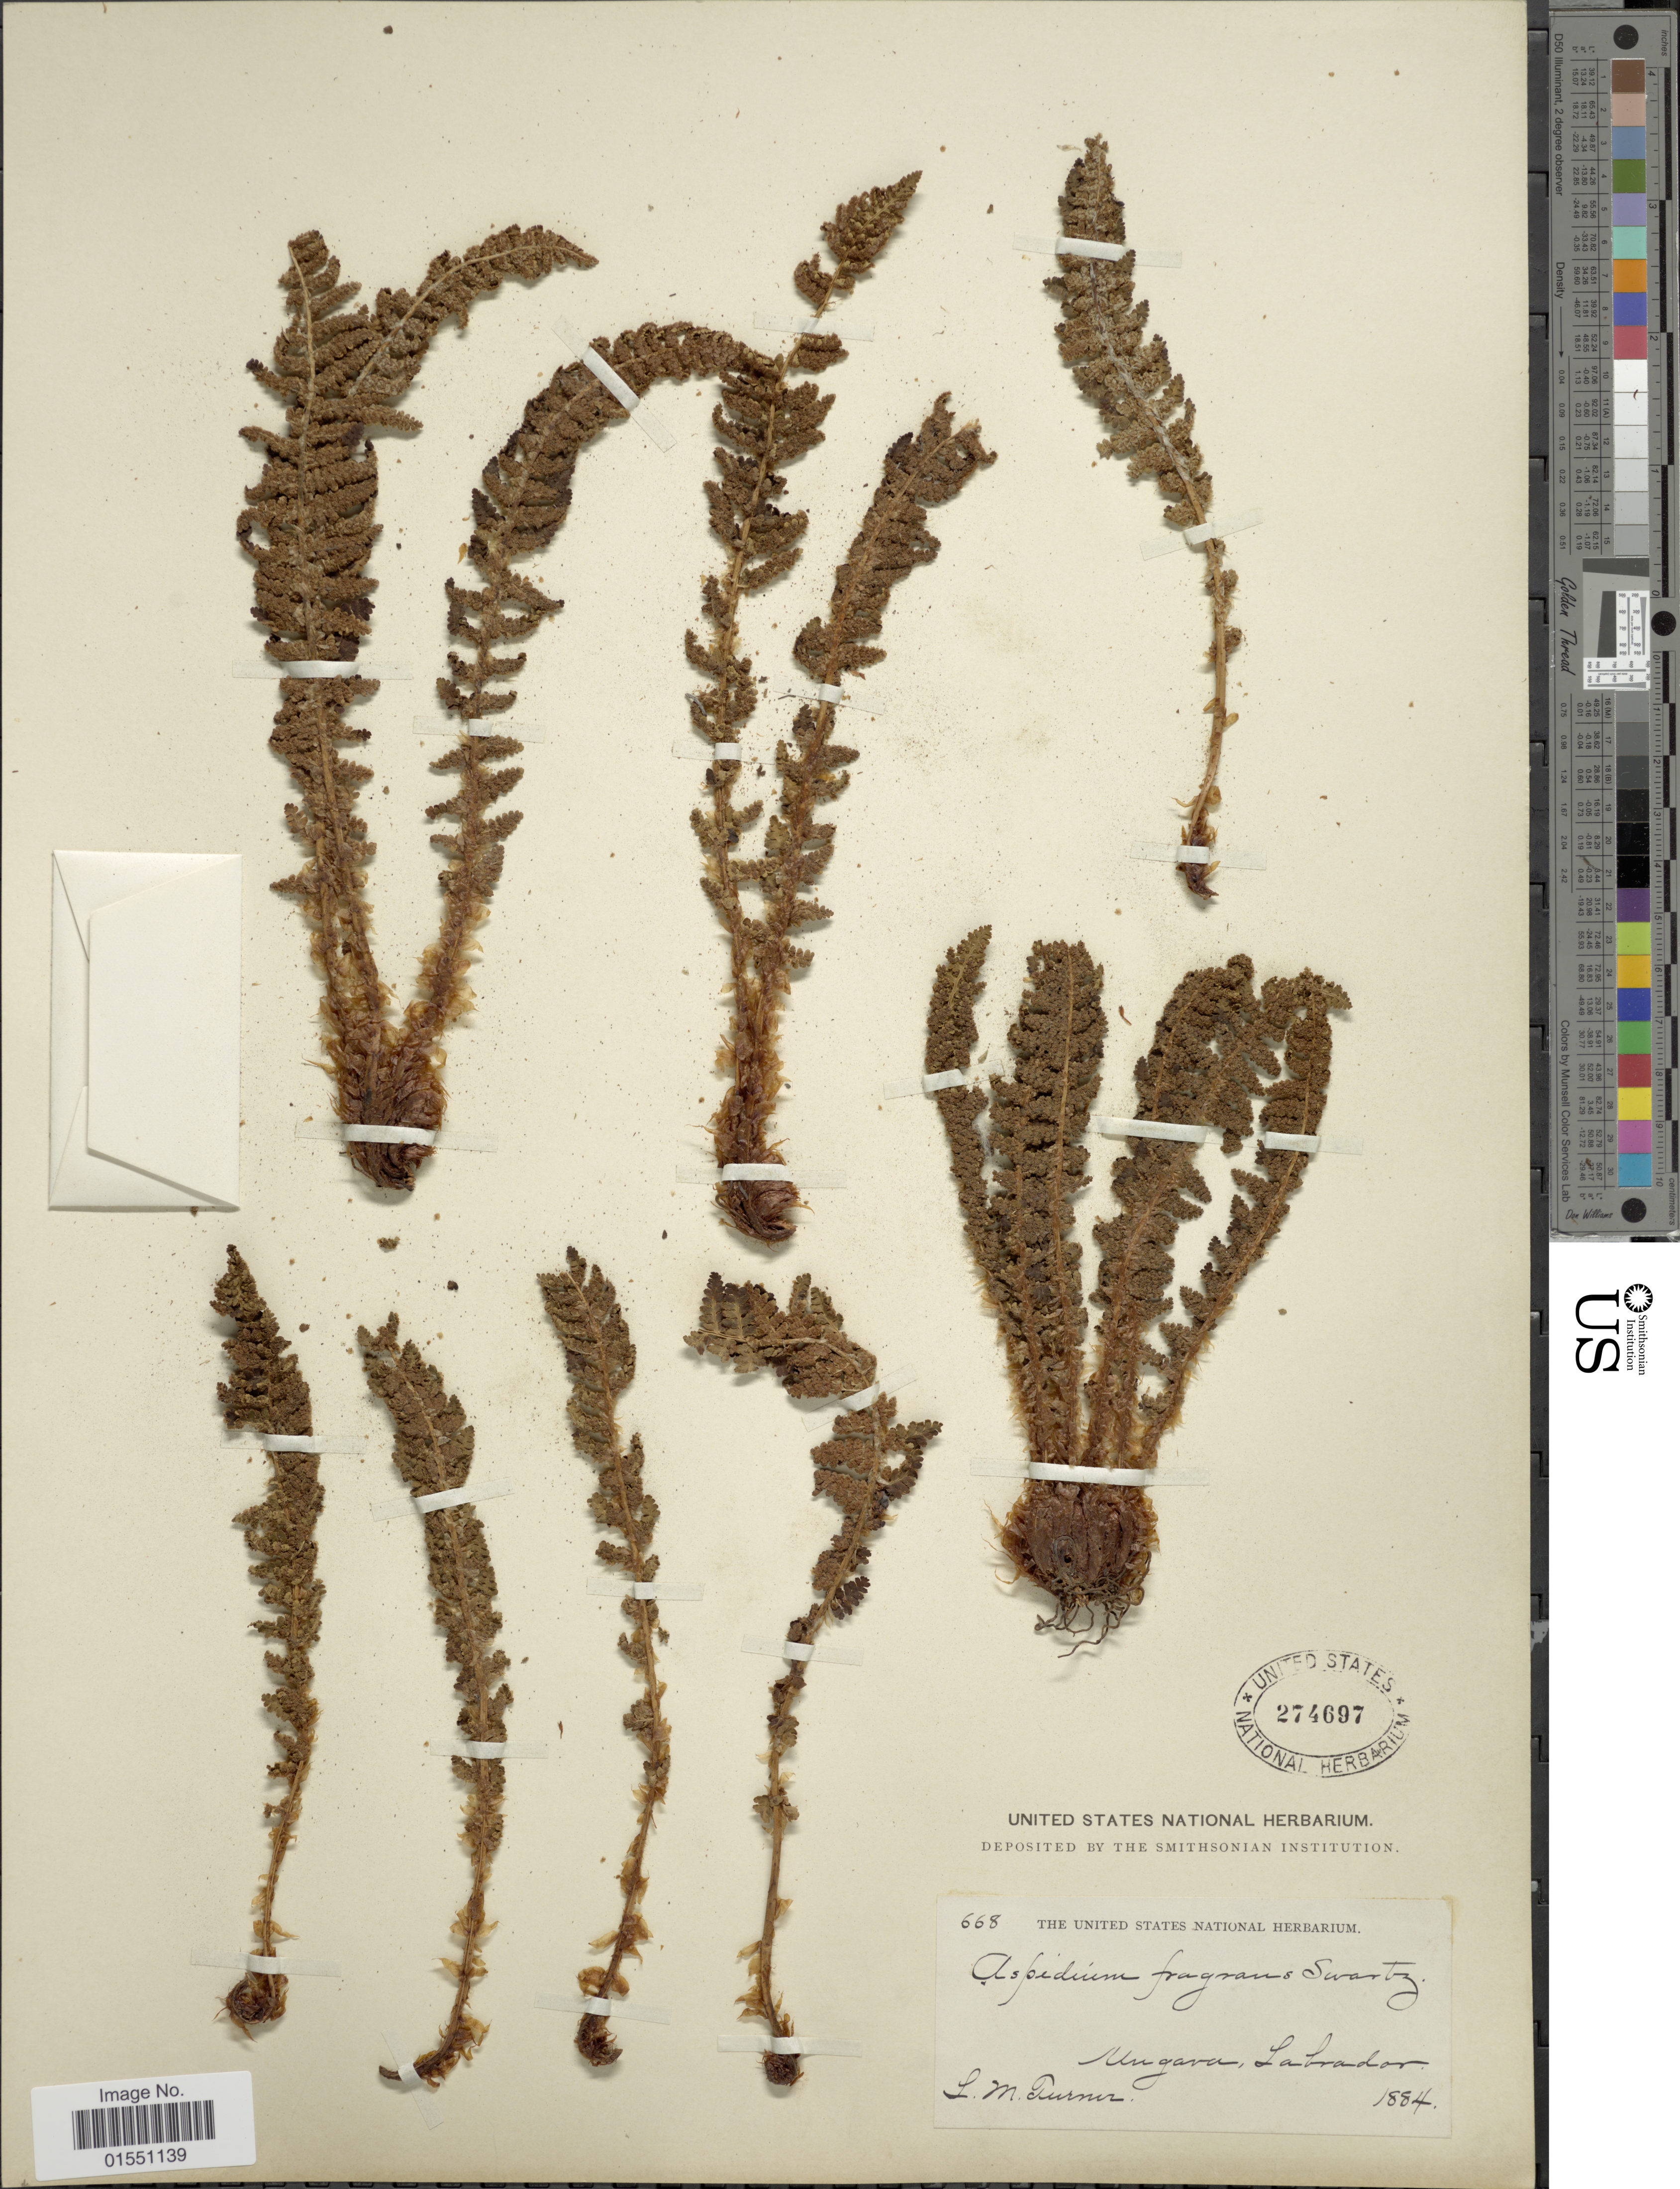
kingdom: Plantae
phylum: Tracheophyta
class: Polypodiopsida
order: Polypodiales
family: Dryopteridaceae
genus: Dryopteris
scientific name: Dryopteris fragrans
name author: (L.) Schott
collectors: L. M. Turner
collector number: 668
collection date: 1884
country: Canada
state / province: Newfoundland and Labrador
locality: Ungava, Labrador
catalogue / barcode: US 274697